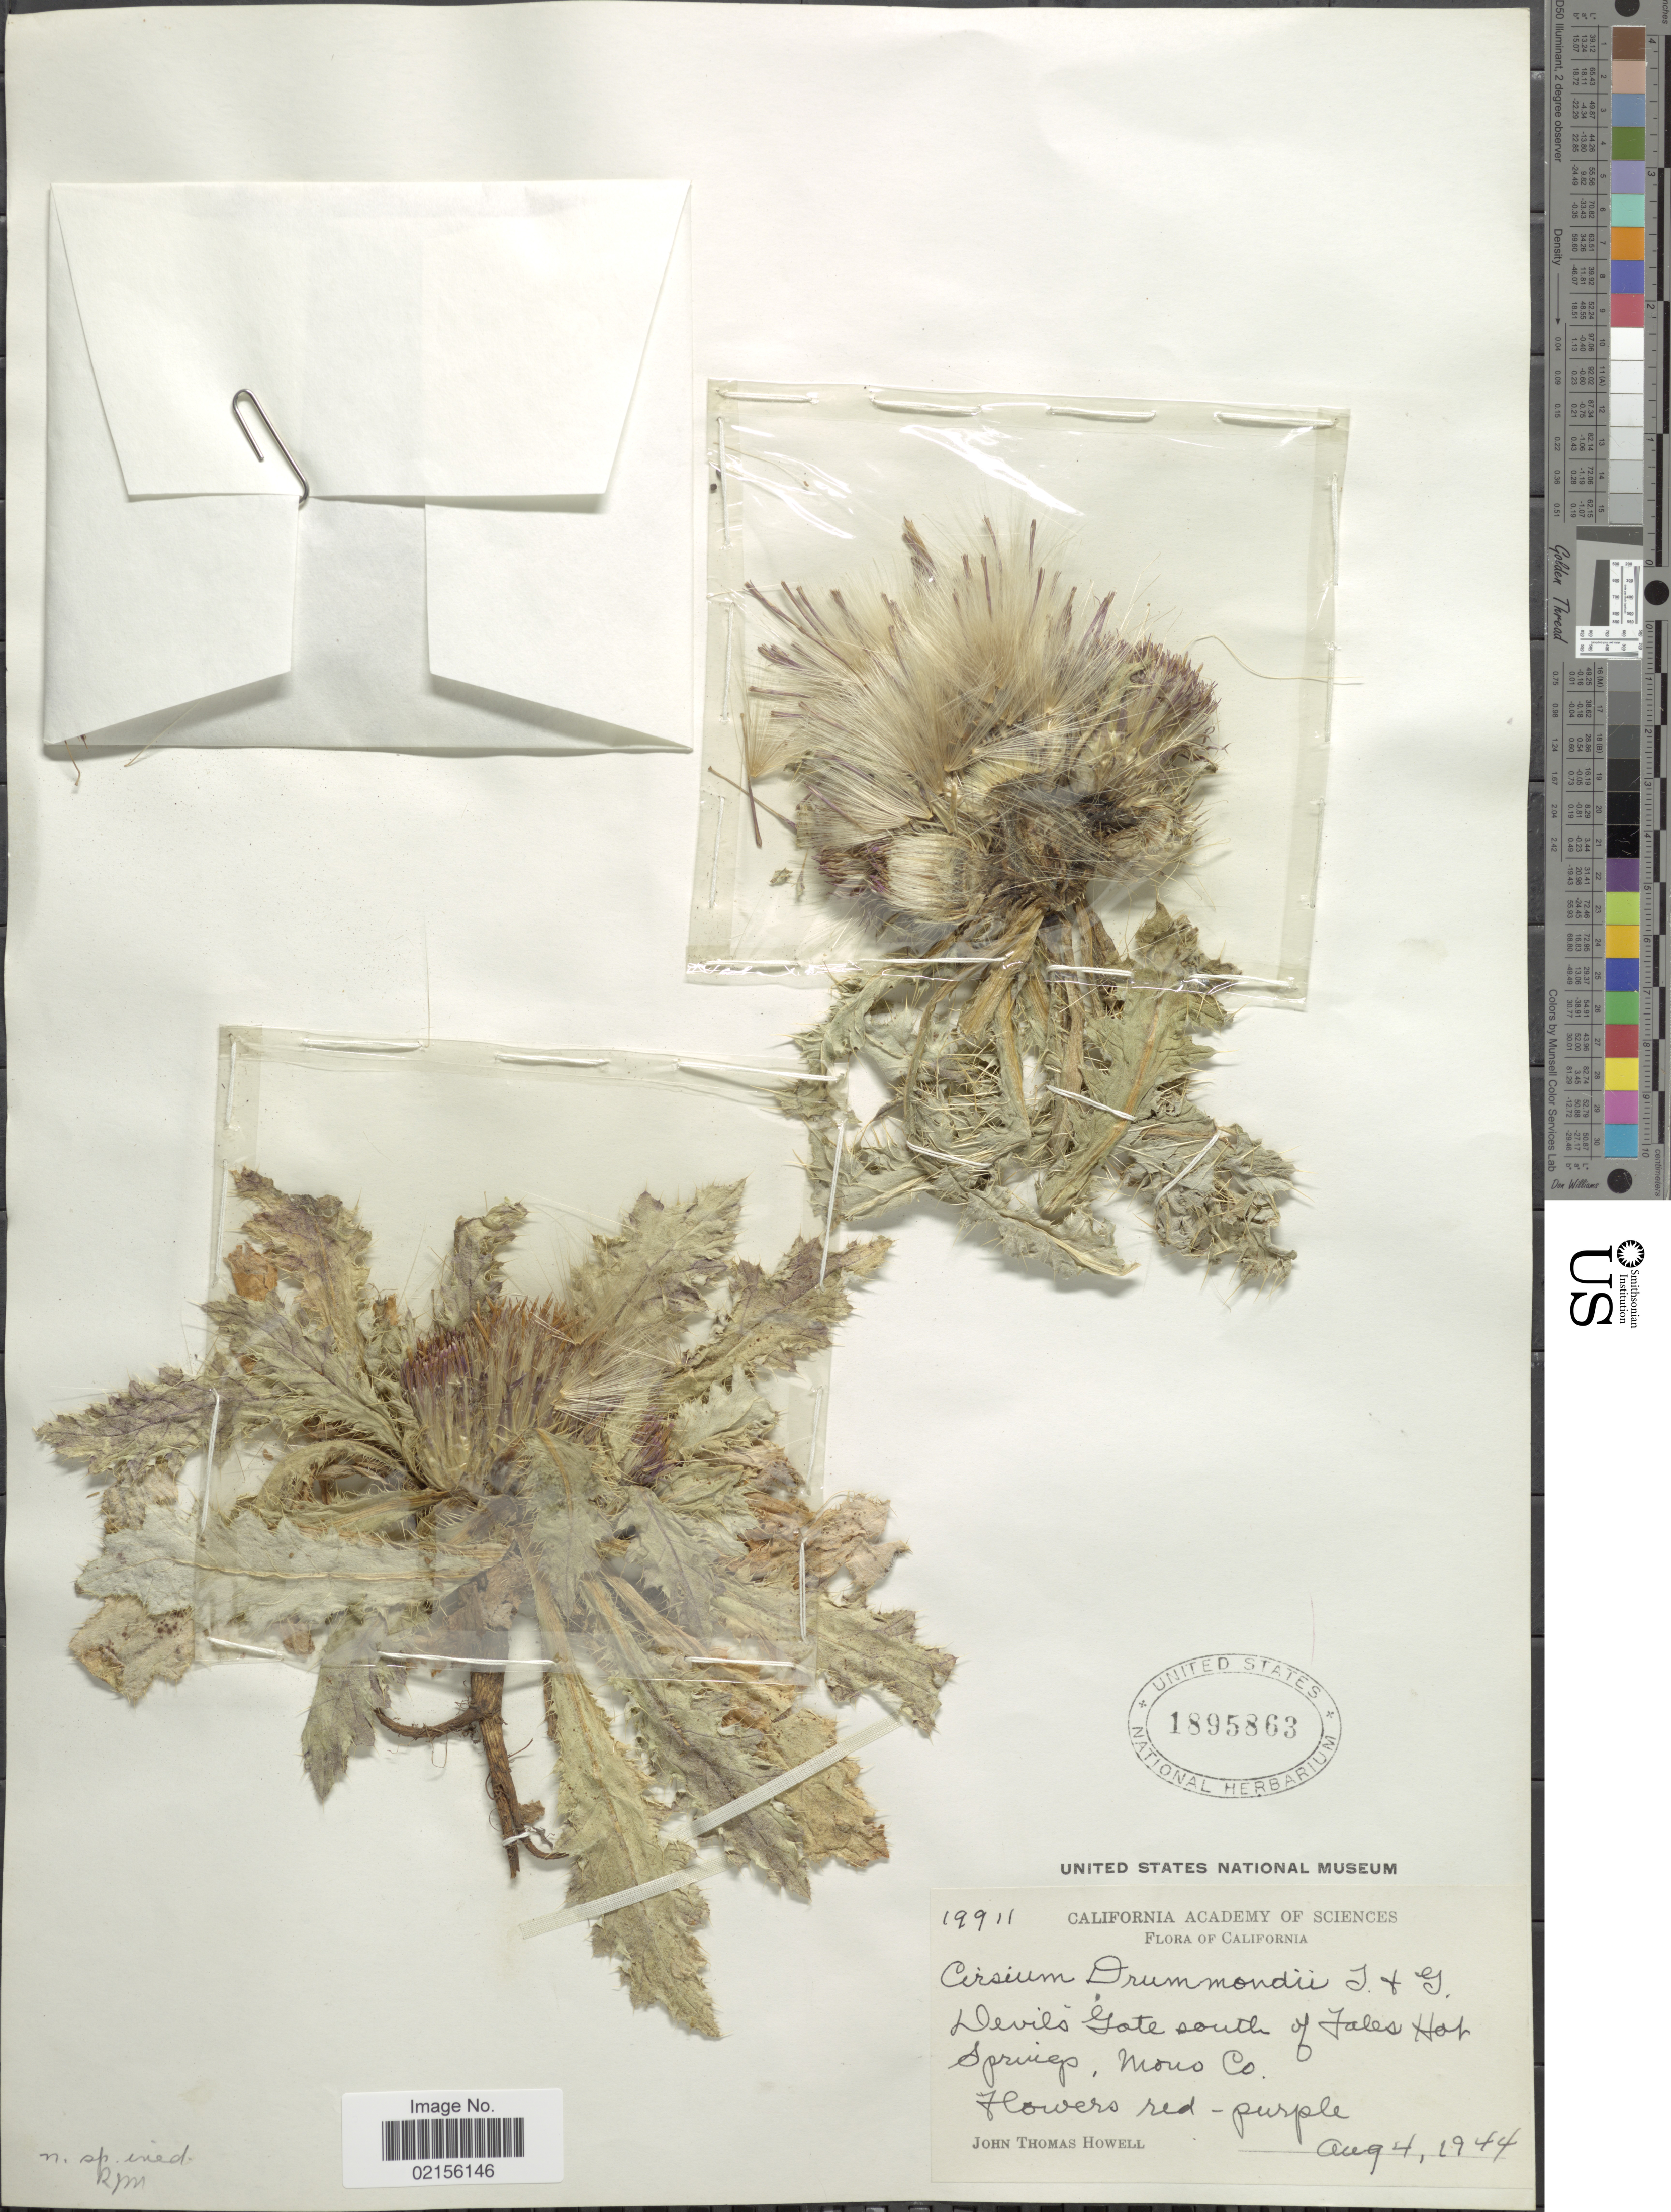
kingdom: Plantae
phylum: Tracheophyta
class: Magnoliopsida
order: Asterales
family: Asteraceae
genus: Cirsium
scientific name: Cirsium scariosum var. americanum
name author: (A. Gray) D.J. Keil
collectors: J. T. Howell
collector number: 19911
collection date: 1944-08-04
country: United States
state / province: California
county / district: Mono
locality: Devils gate south of Jales Hot Springs, Mono Co.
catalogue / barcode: US 1895863